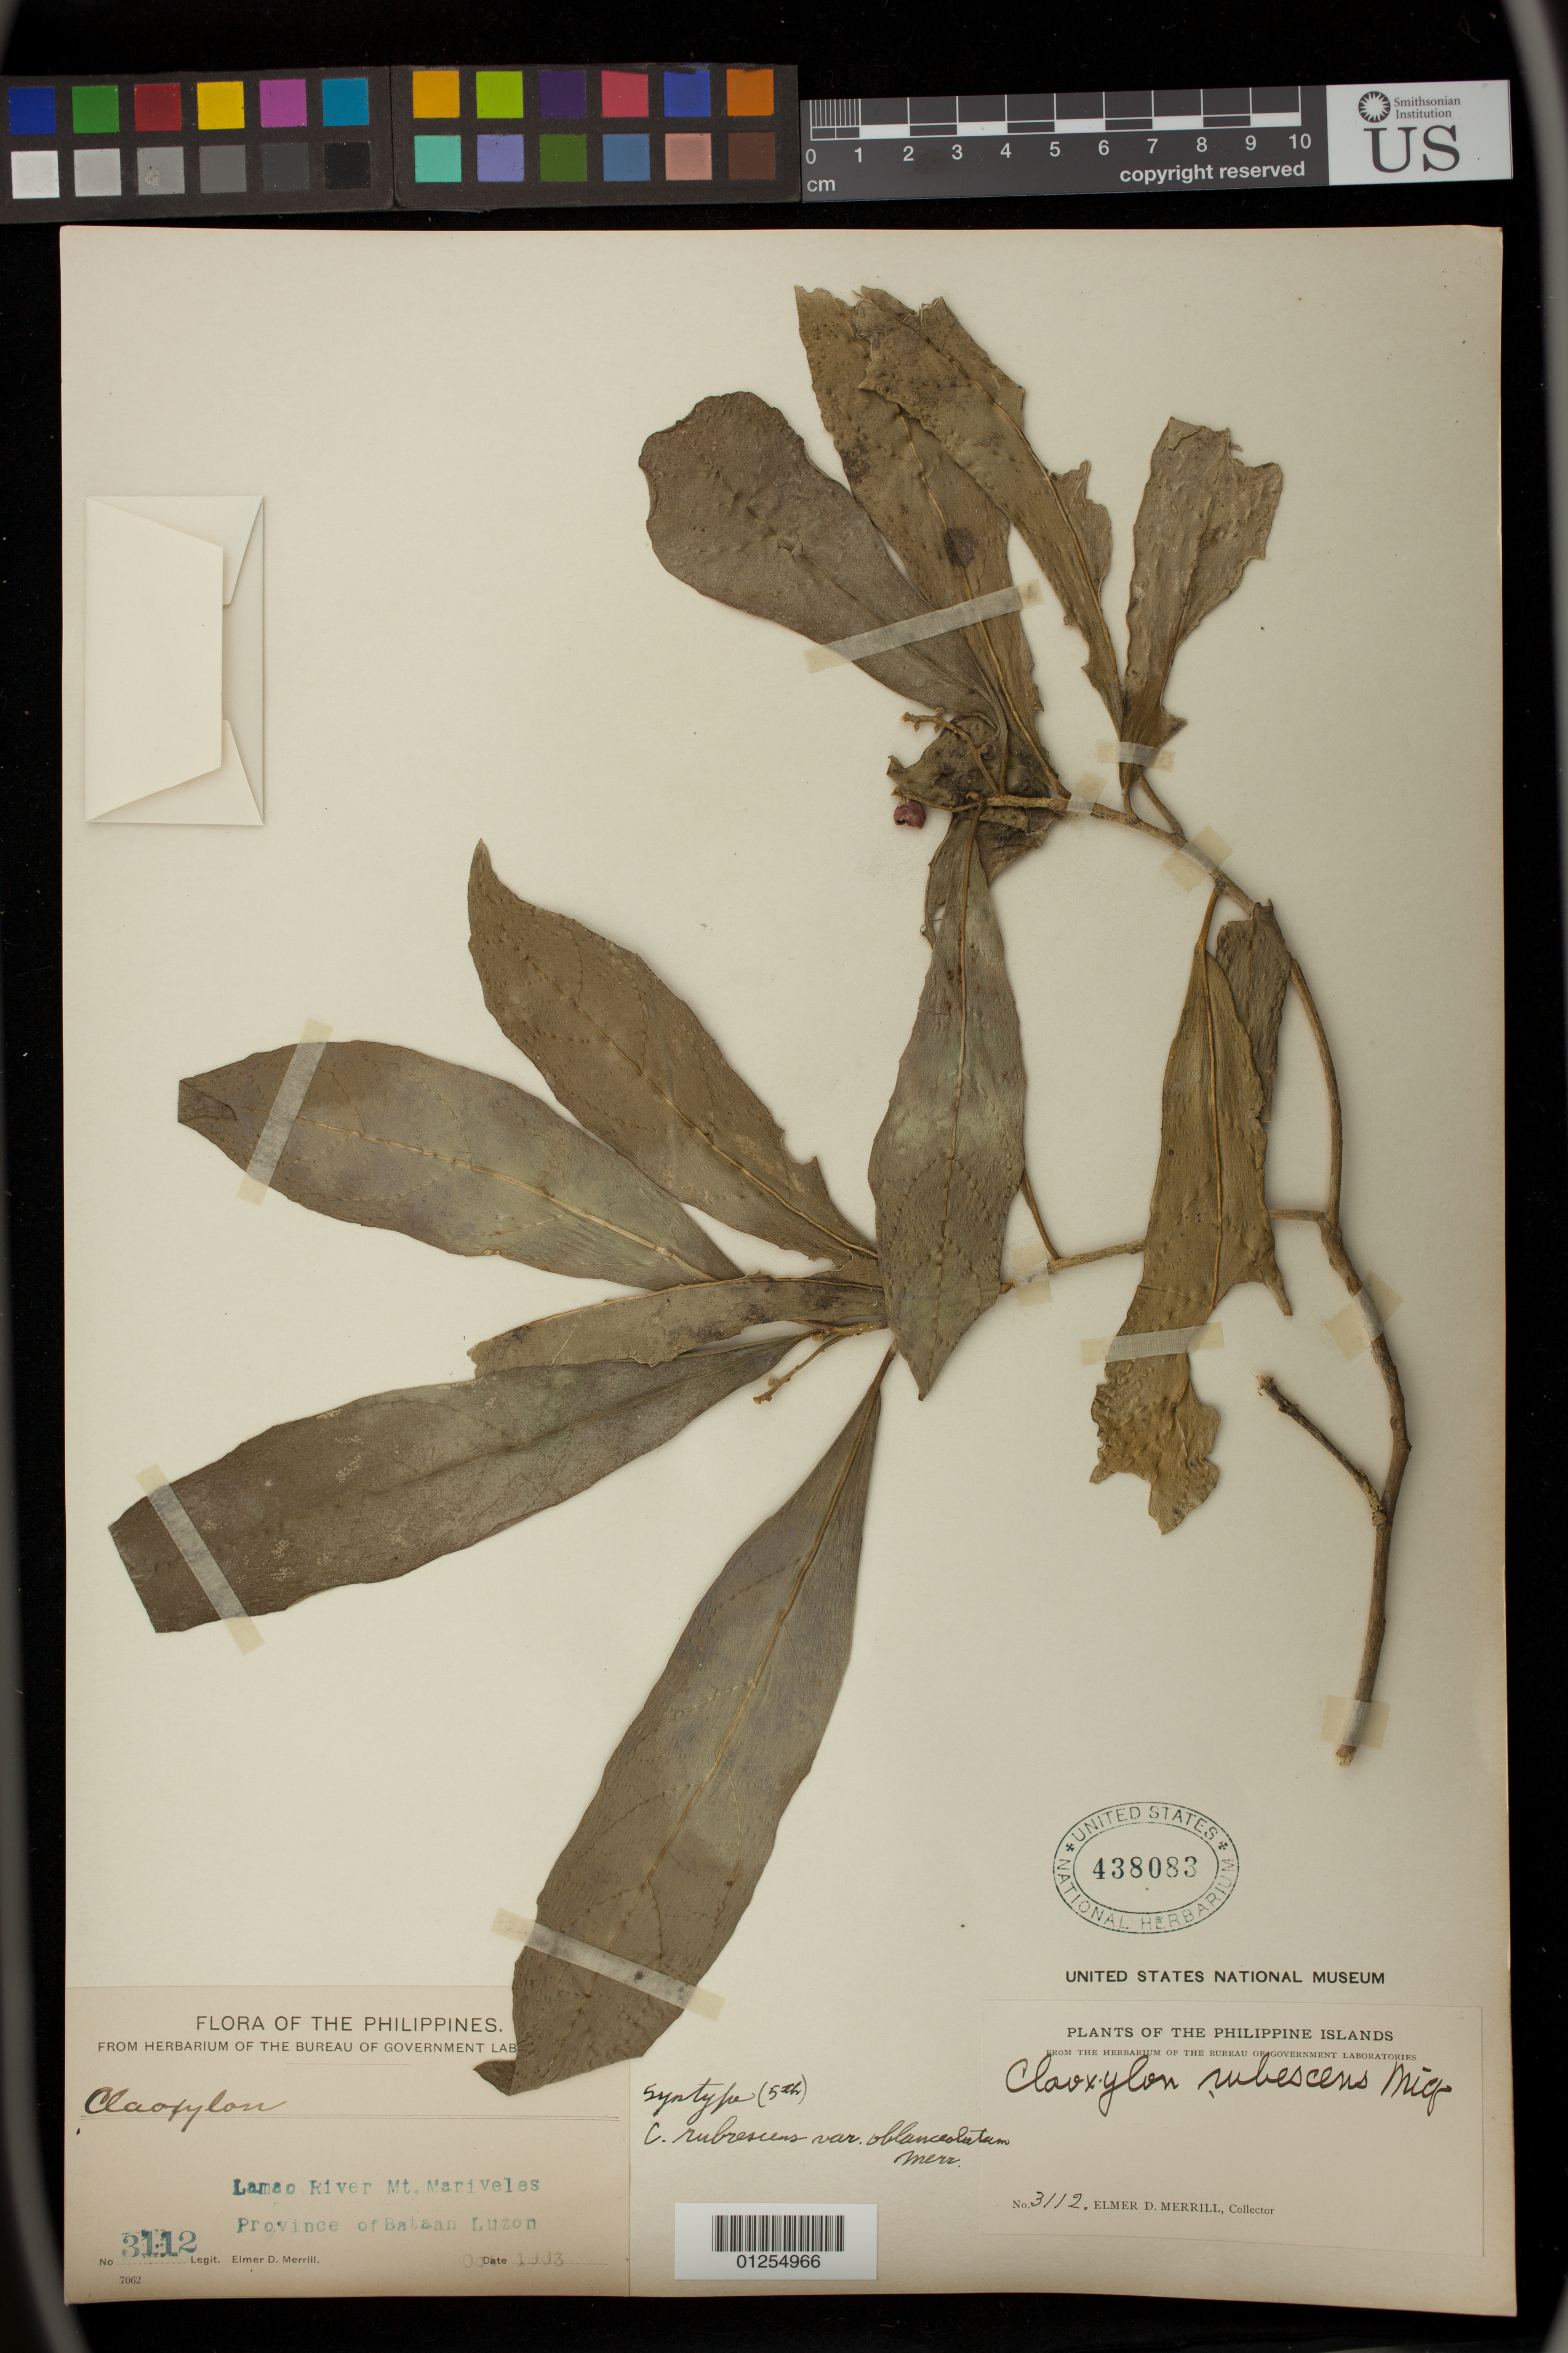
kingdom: Plantae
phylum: Tracheophyta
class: Magnoliopsida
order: Malpighiales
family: Euphorbiaceae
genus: Claoxylon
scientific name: Claoxylon rebescens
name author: Miq.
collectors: E. Merrill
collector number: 3112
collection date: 1903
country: Philippines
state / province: Central Luzon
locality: Lamao River at Mt. Mariveles, Bataan Luzog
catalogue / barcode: US 438082